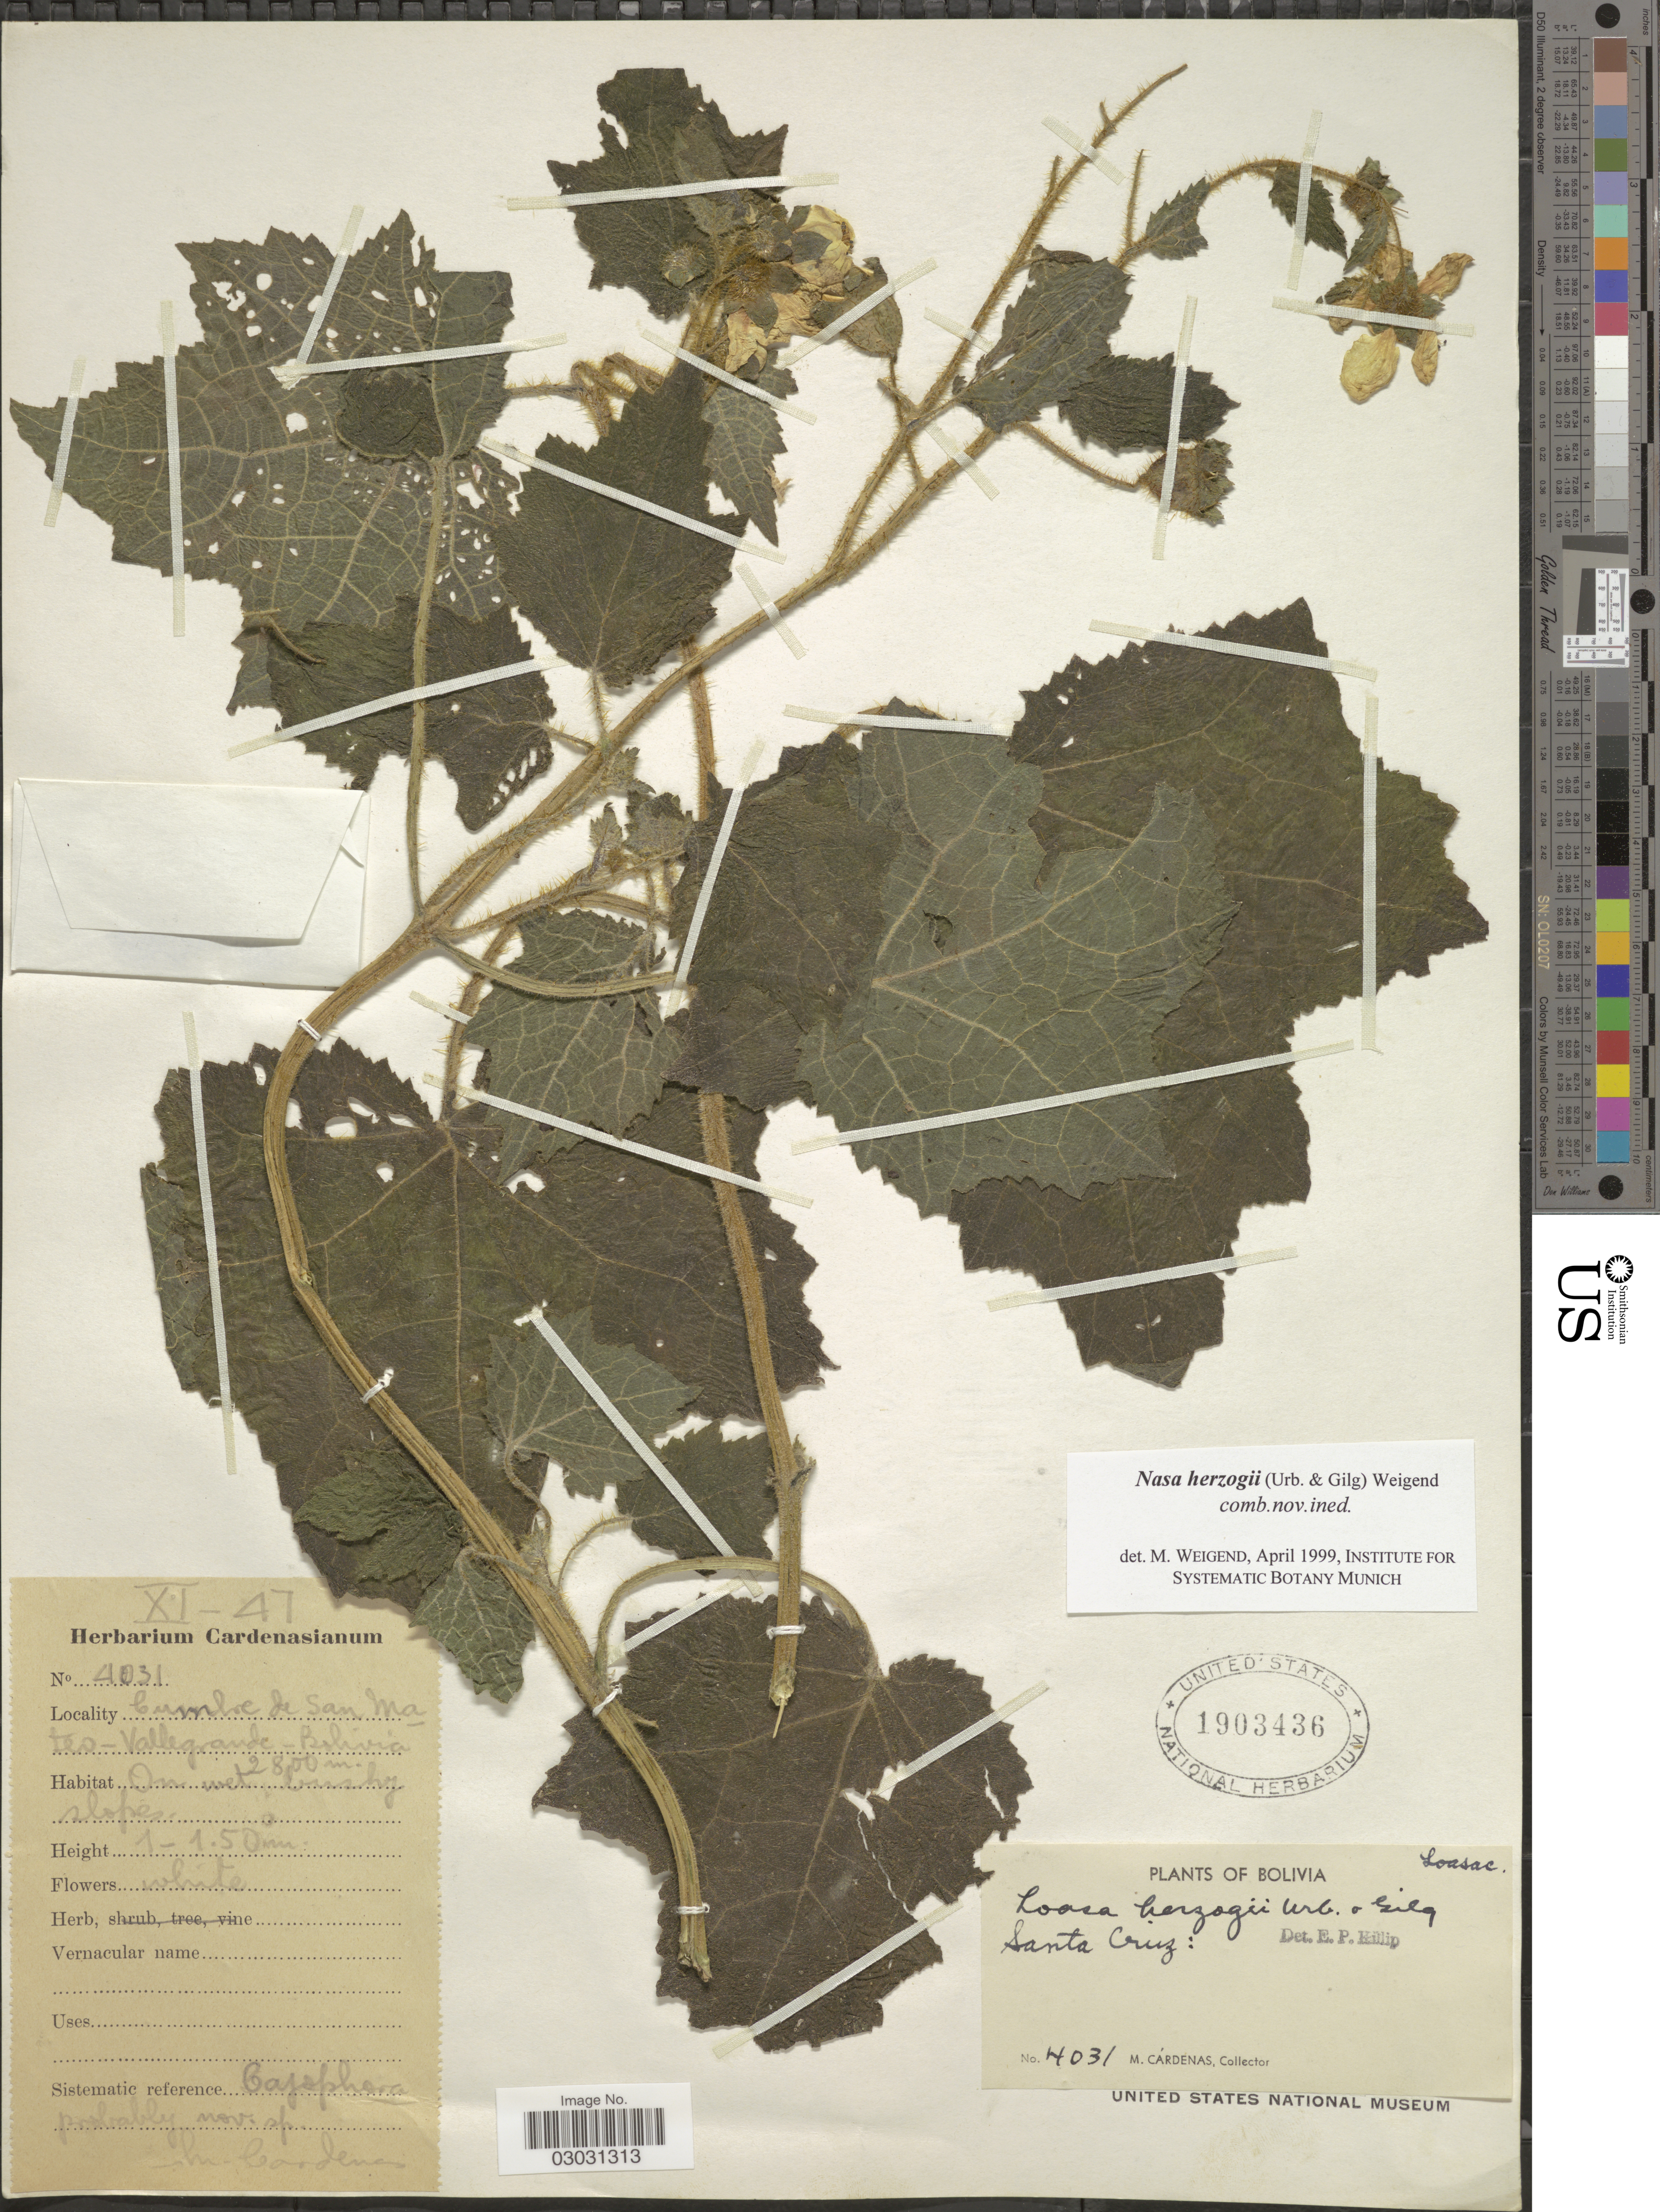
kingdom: Plantae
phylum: Tracheophyta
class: Magnoliopsida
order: Cornales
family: Loasaceae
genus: Nasa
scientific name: Nasa herzogii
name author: (Urb. & Gilg) Weigend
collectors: M. Cárdenas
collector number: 4031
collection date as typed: Transcribed d/m/y: /11/47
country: Bolivia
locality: Cumbre de San Mateo- Vallegrande.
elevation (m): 2800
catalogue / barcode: US 1903436